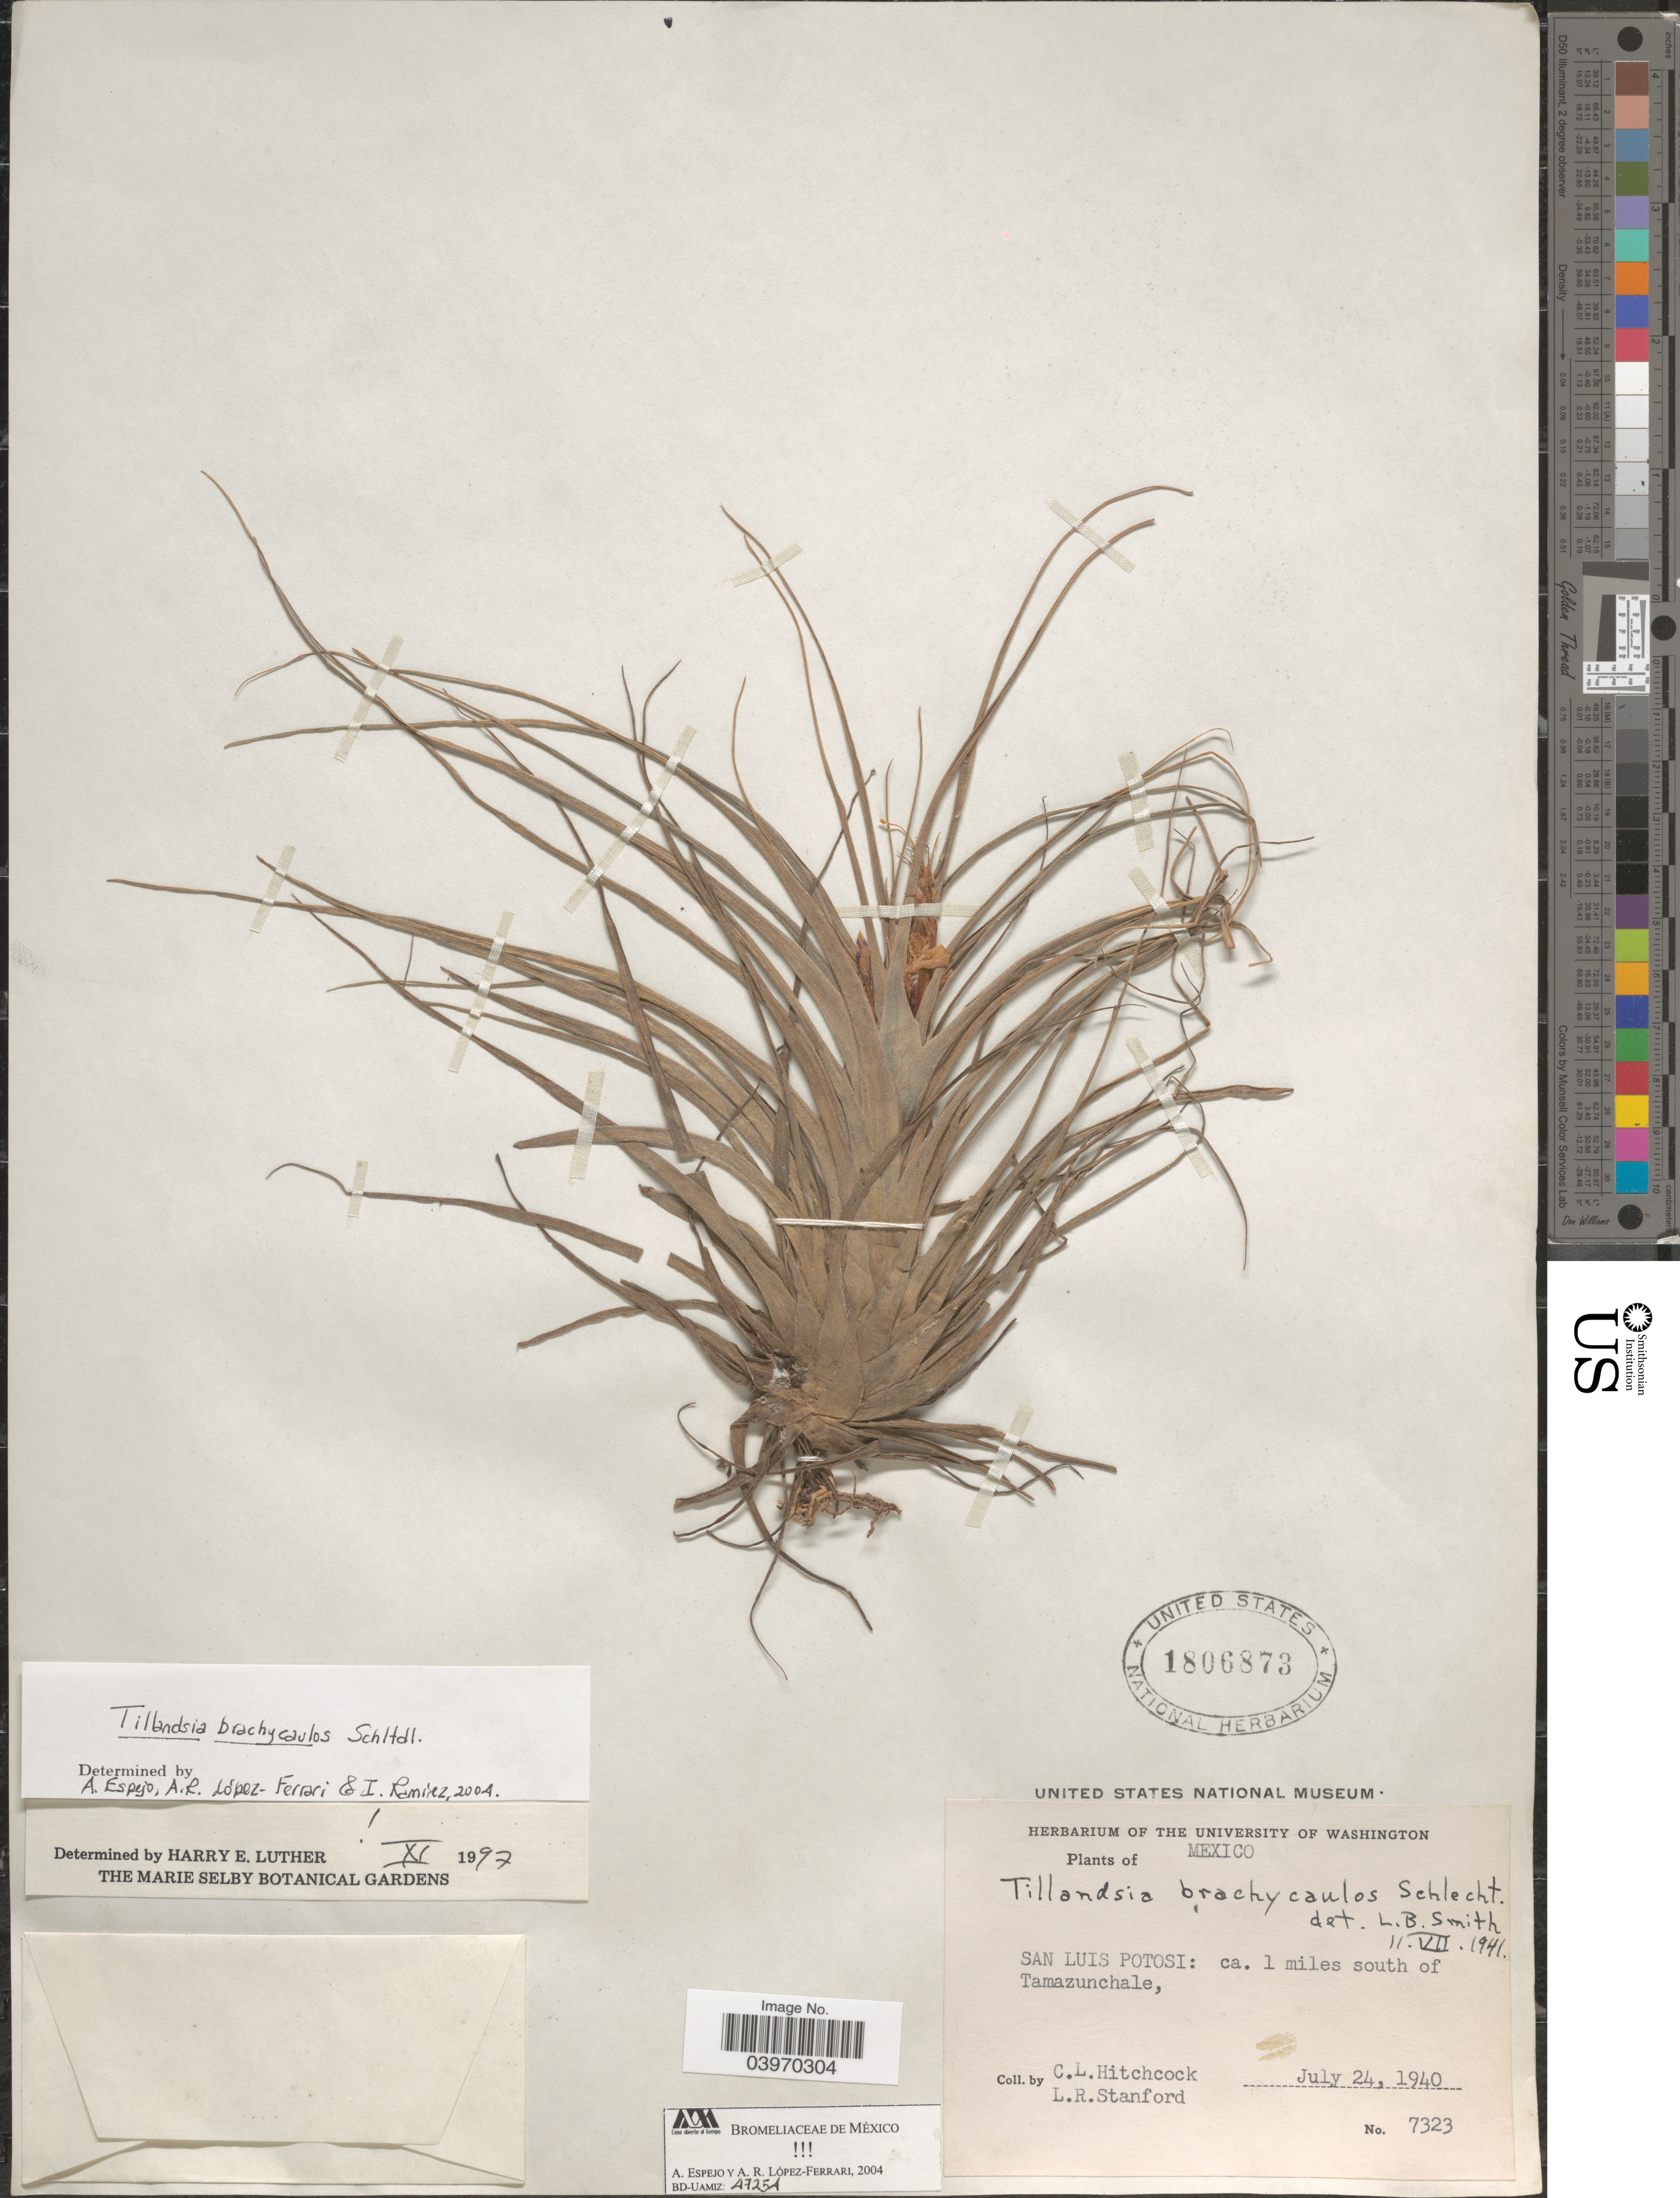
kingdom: Plantae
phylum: Tracheophyta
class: Liliopsida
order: Poales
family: Bromeliaceae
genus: Tillandsia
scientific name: Tillandsia brachycaulos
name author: Schltdl.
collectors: C. L. Hitchcock & L. R. Stanford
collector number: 7323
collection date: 1940-07-24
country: Mexico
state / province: San Luis Potosí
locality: Ca. 1 miles south of Tamazunchale.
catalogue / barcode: US 1806873